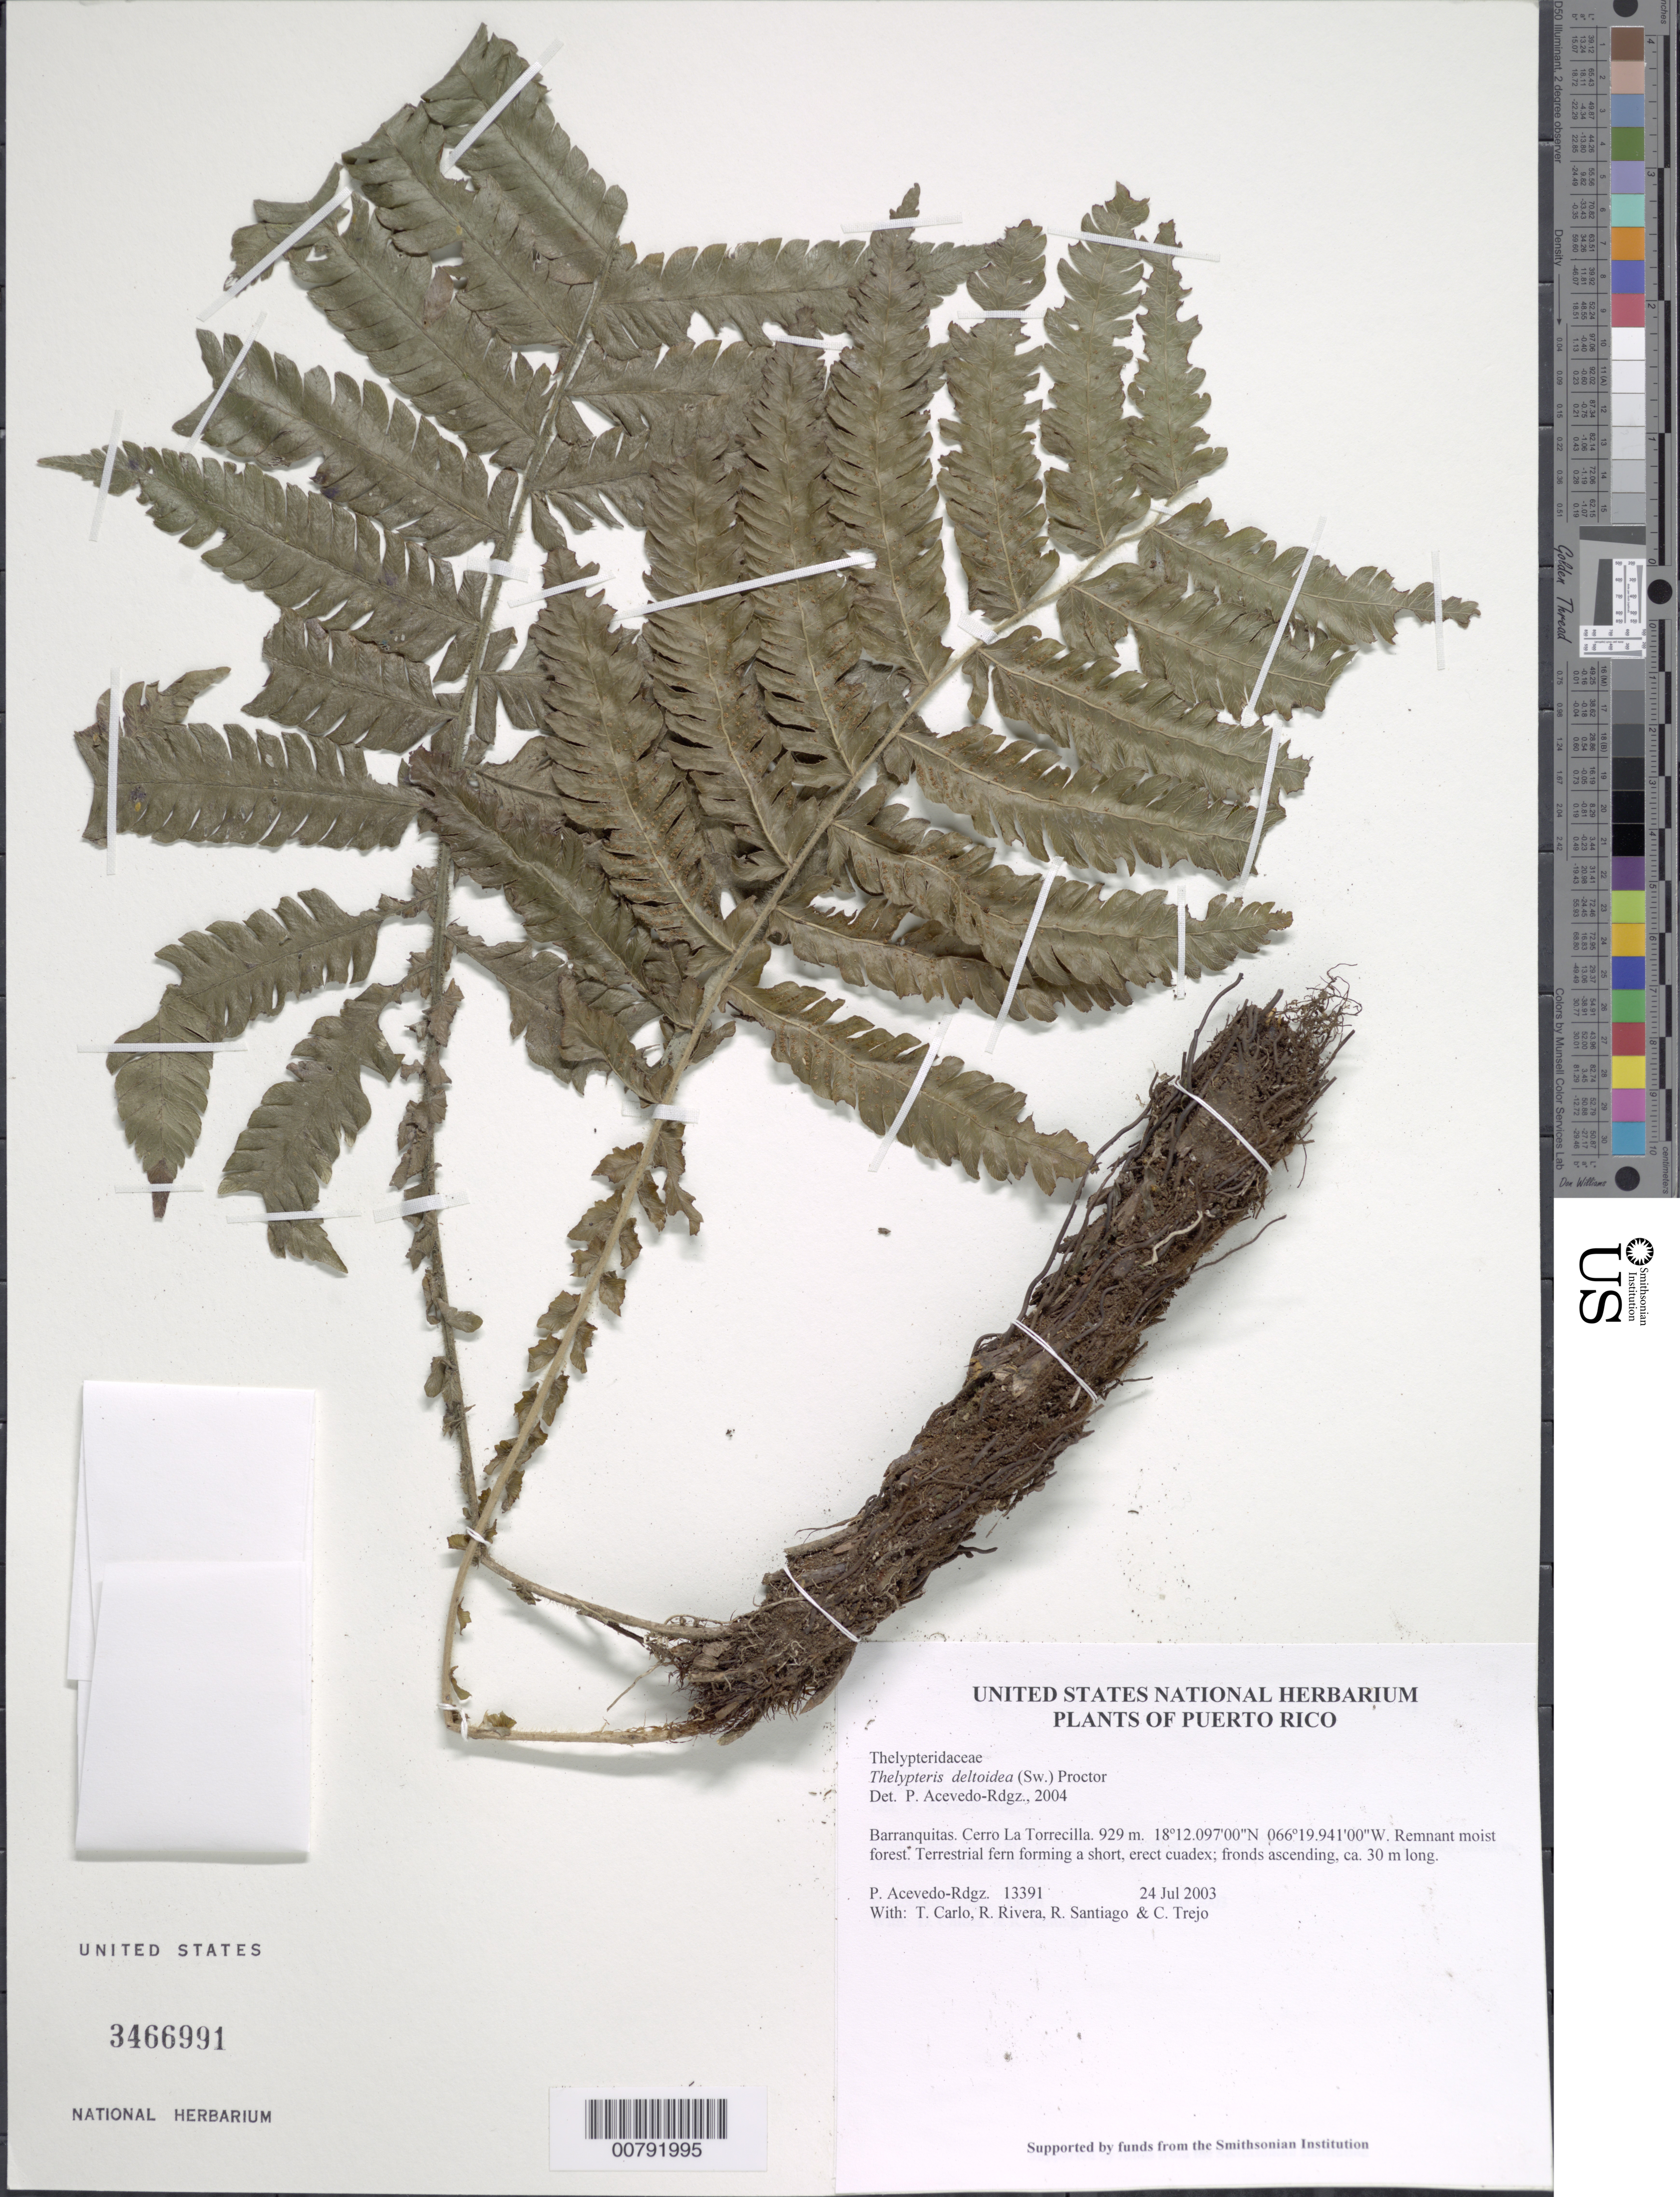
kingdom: Plantae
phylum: Tracheophyta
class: Polypodiopsida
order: Polypodiales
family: Thelypteridaceae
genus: Steiropteris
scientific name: Steiropteris deltoidea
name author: (Sw.) Pic. Serm.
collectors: P. Acevedo-Rodr., T. Carlo, R. Rivera, R. Santiago & C. Trejo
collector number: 13391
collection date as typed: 24 Jul 2003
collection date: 2003-07-24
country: Puerto Rico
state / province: Barranquitas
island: Puerto Rico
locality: Barranquitas. Cerro La Torrecilla.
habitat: Remnant moist forest.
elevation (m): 929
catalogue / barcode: US 3466991